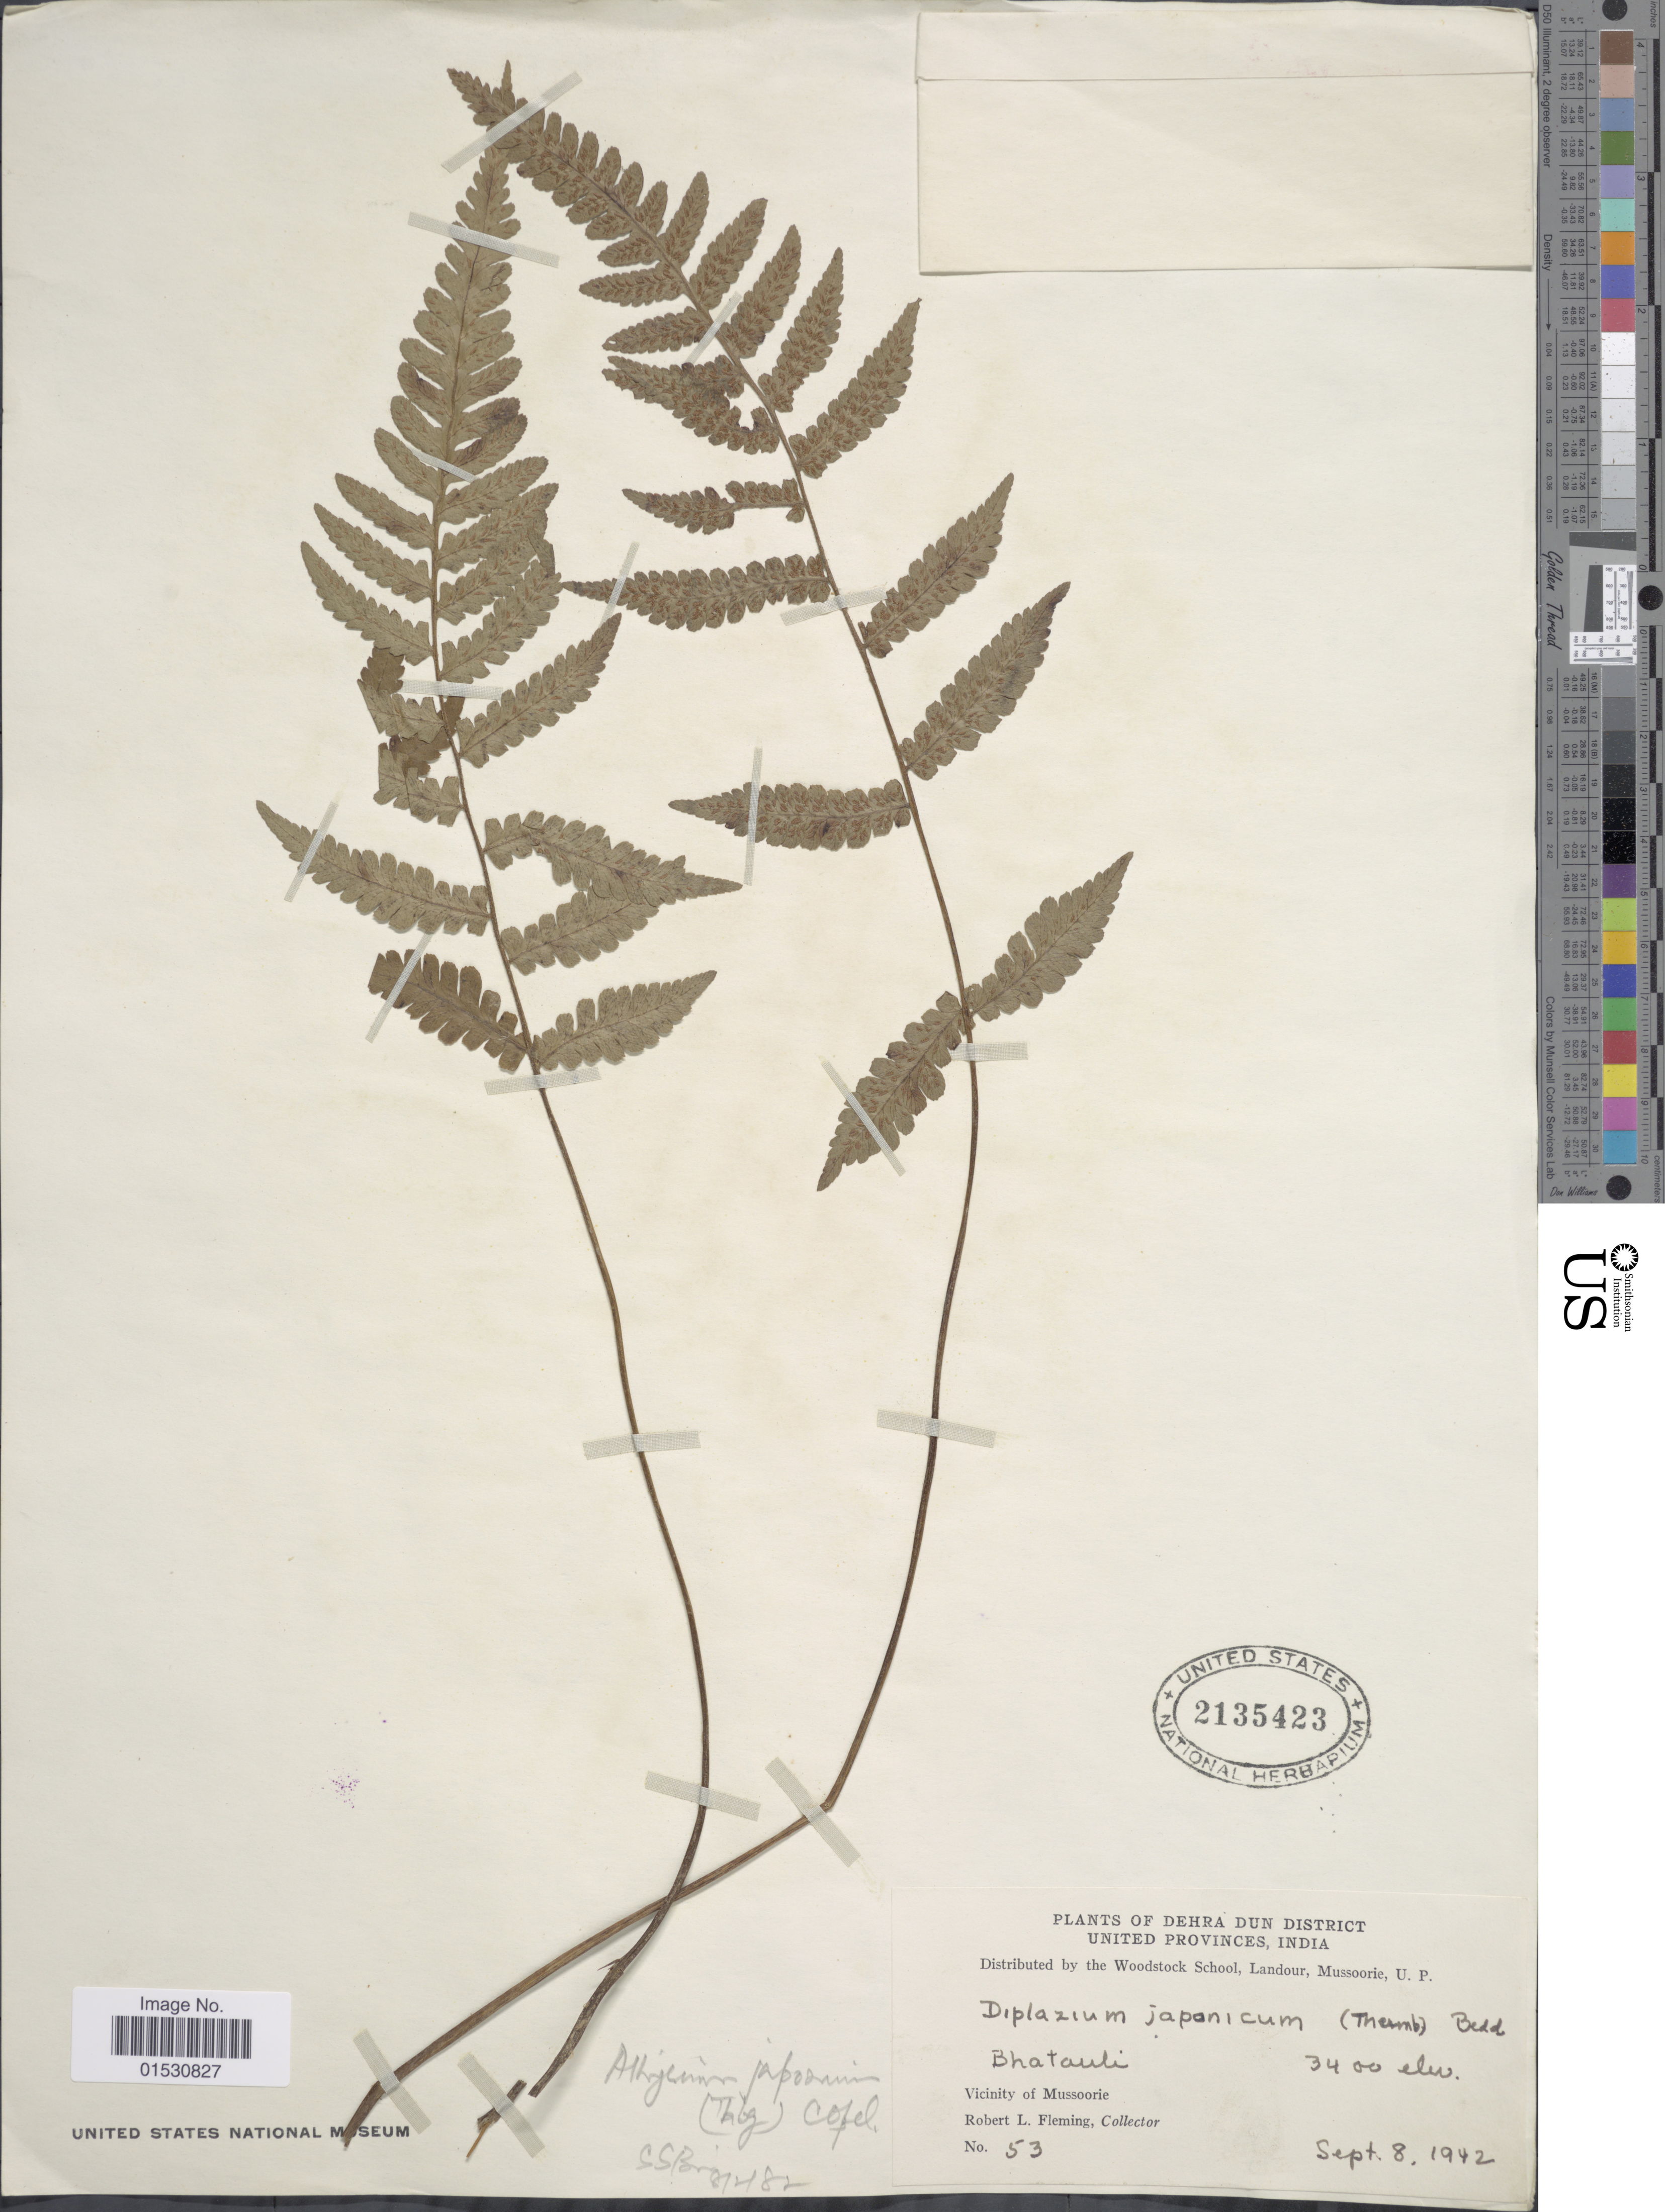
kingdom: Plantae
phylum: Tracheophyta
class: Polypodiopsida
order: Polypodiales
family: Athyriaceae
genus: Athyrium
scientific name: Athyrium japonicum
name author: (Thunb.) Copel.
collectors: R. Fleming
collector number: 53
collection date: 1942-09-08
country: India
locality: Dehra Dun District. United Provinces. Bhatauli. Vicinity of Mussoorie.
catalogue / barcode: US 2135423